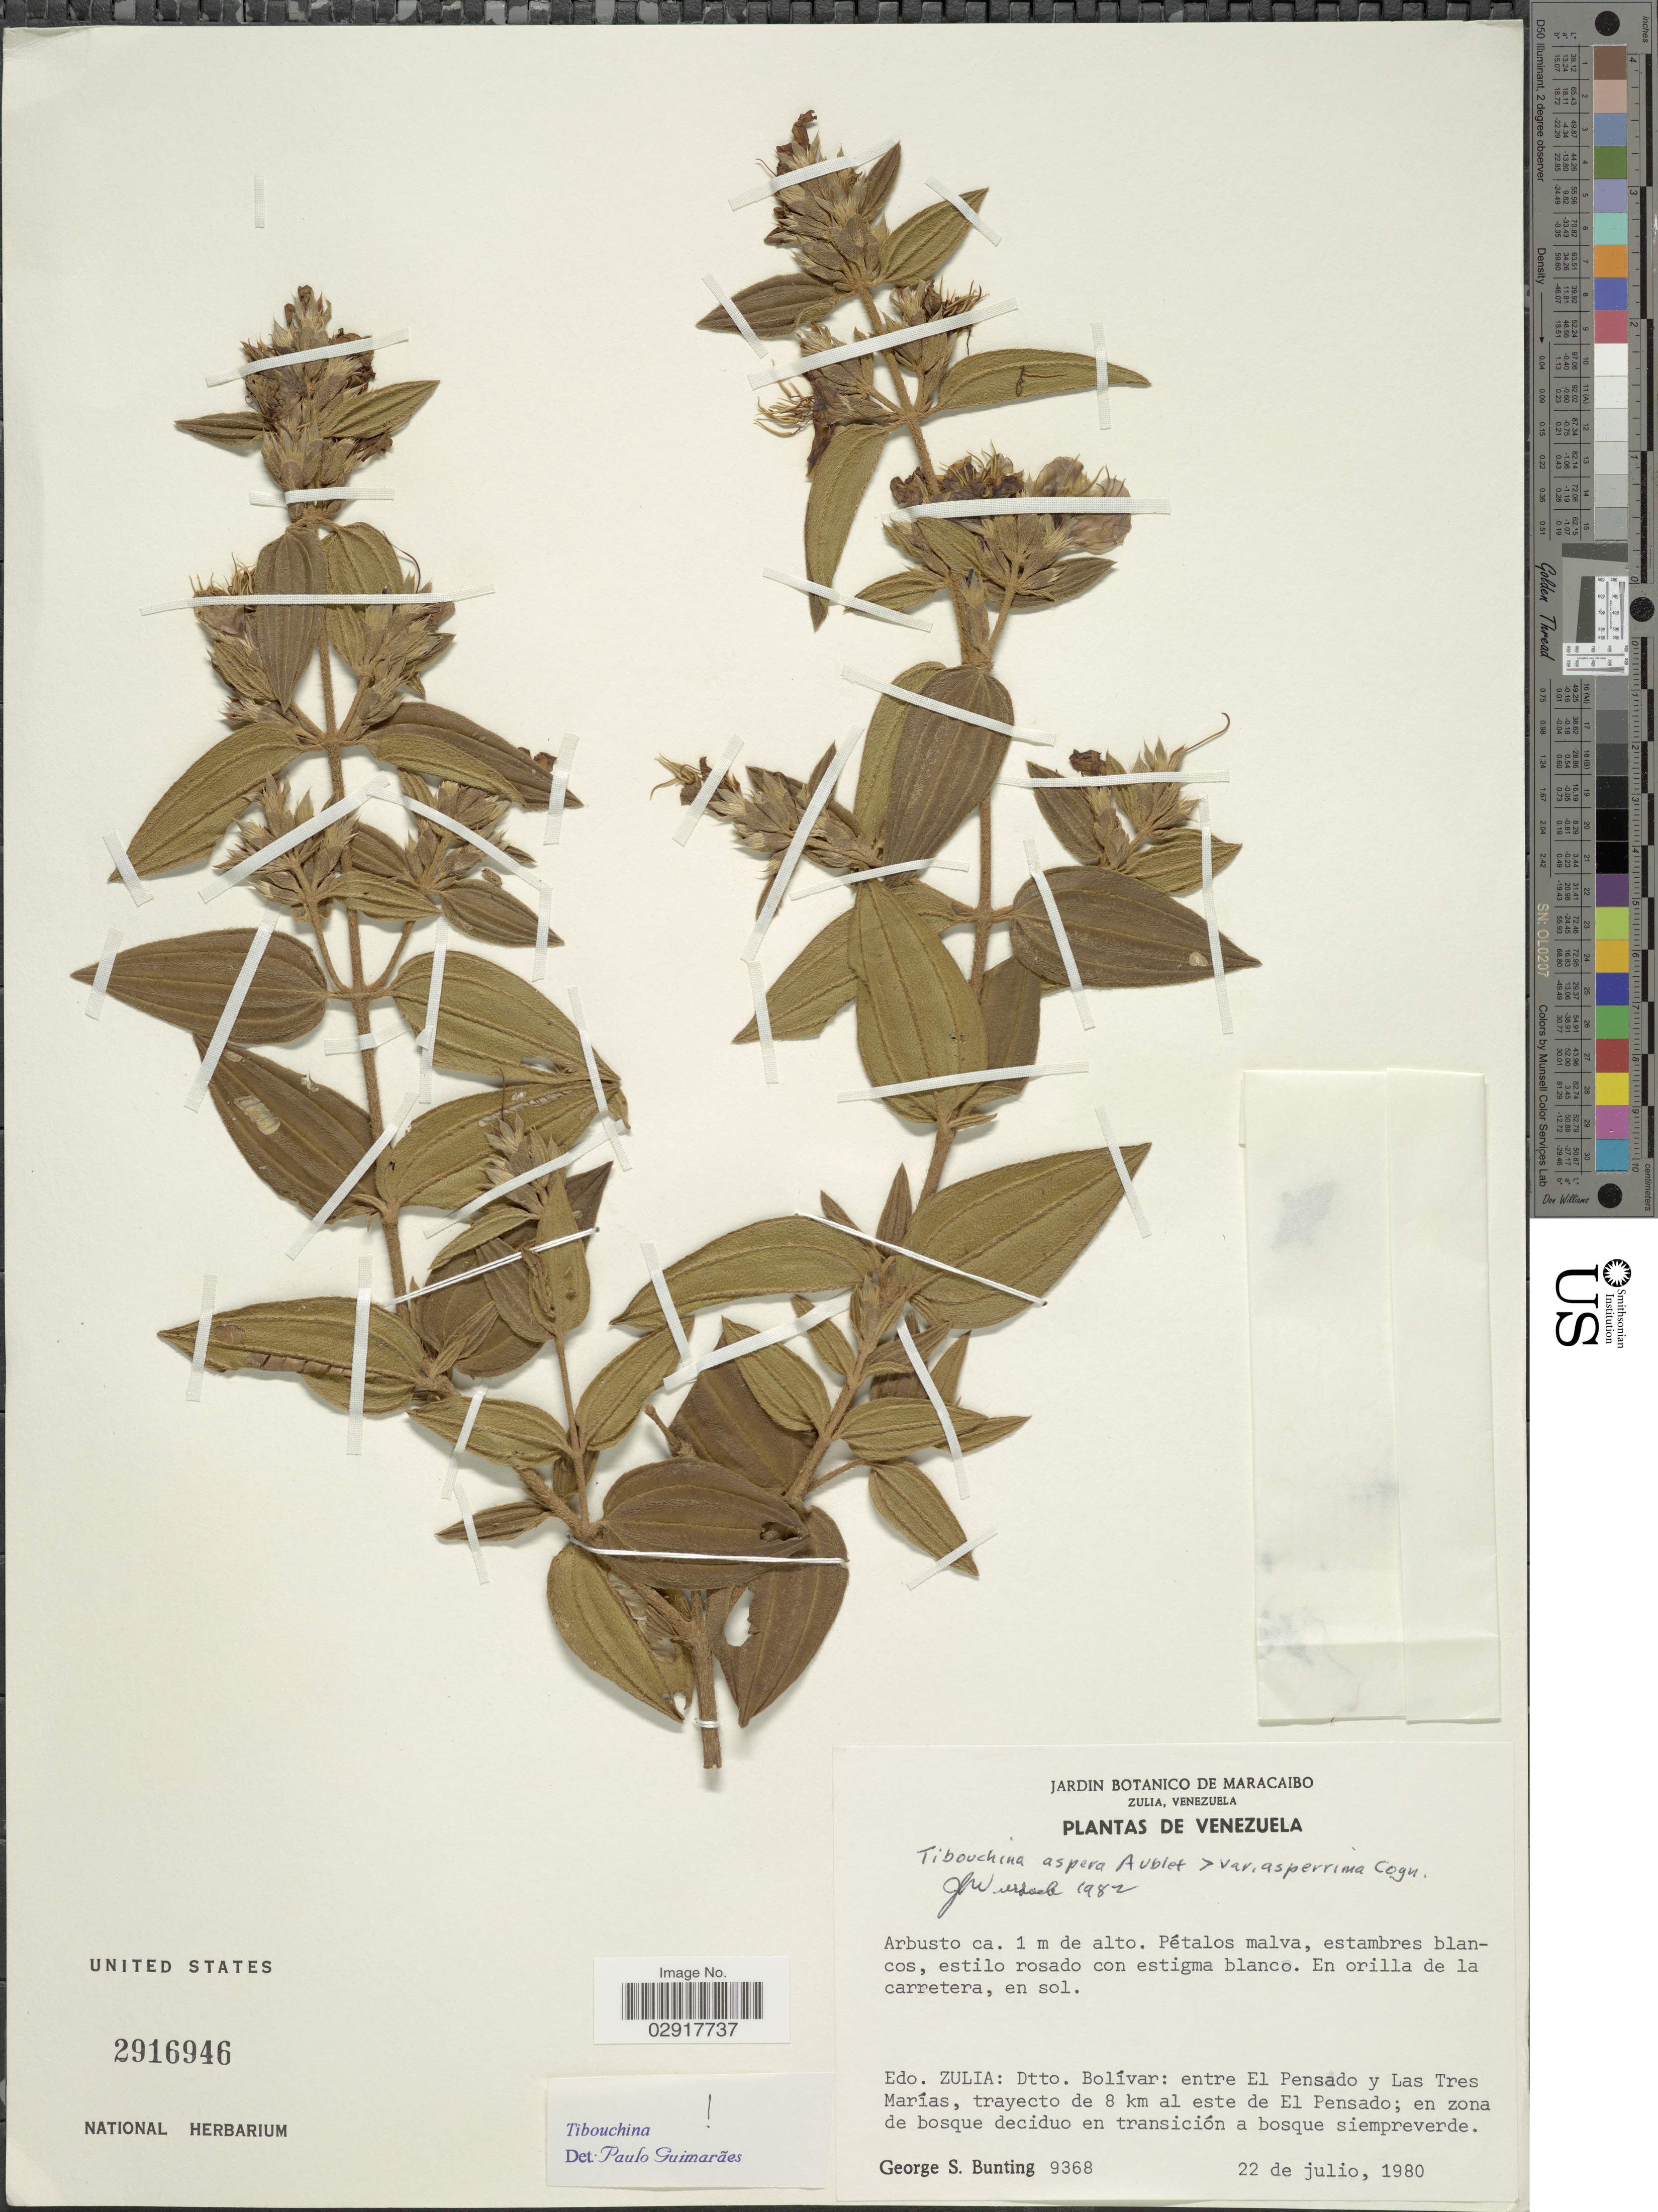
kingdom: Plantae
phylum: Tracheophyta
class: Magnoliopsida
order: Myrtales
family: Melastomataceae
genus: Tibouchina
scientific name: Tibouchina aspera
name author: Aubl.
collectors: G. S. Bunting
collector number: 9368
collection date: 1980-07-22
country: Venezuela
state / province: Zulia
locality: Edo. Zulia: Dtto. Bolívar: entre El Pensado y Las Tres Marías, trayecto de 8 km al este de El Pensado.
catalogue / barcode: US 2916946